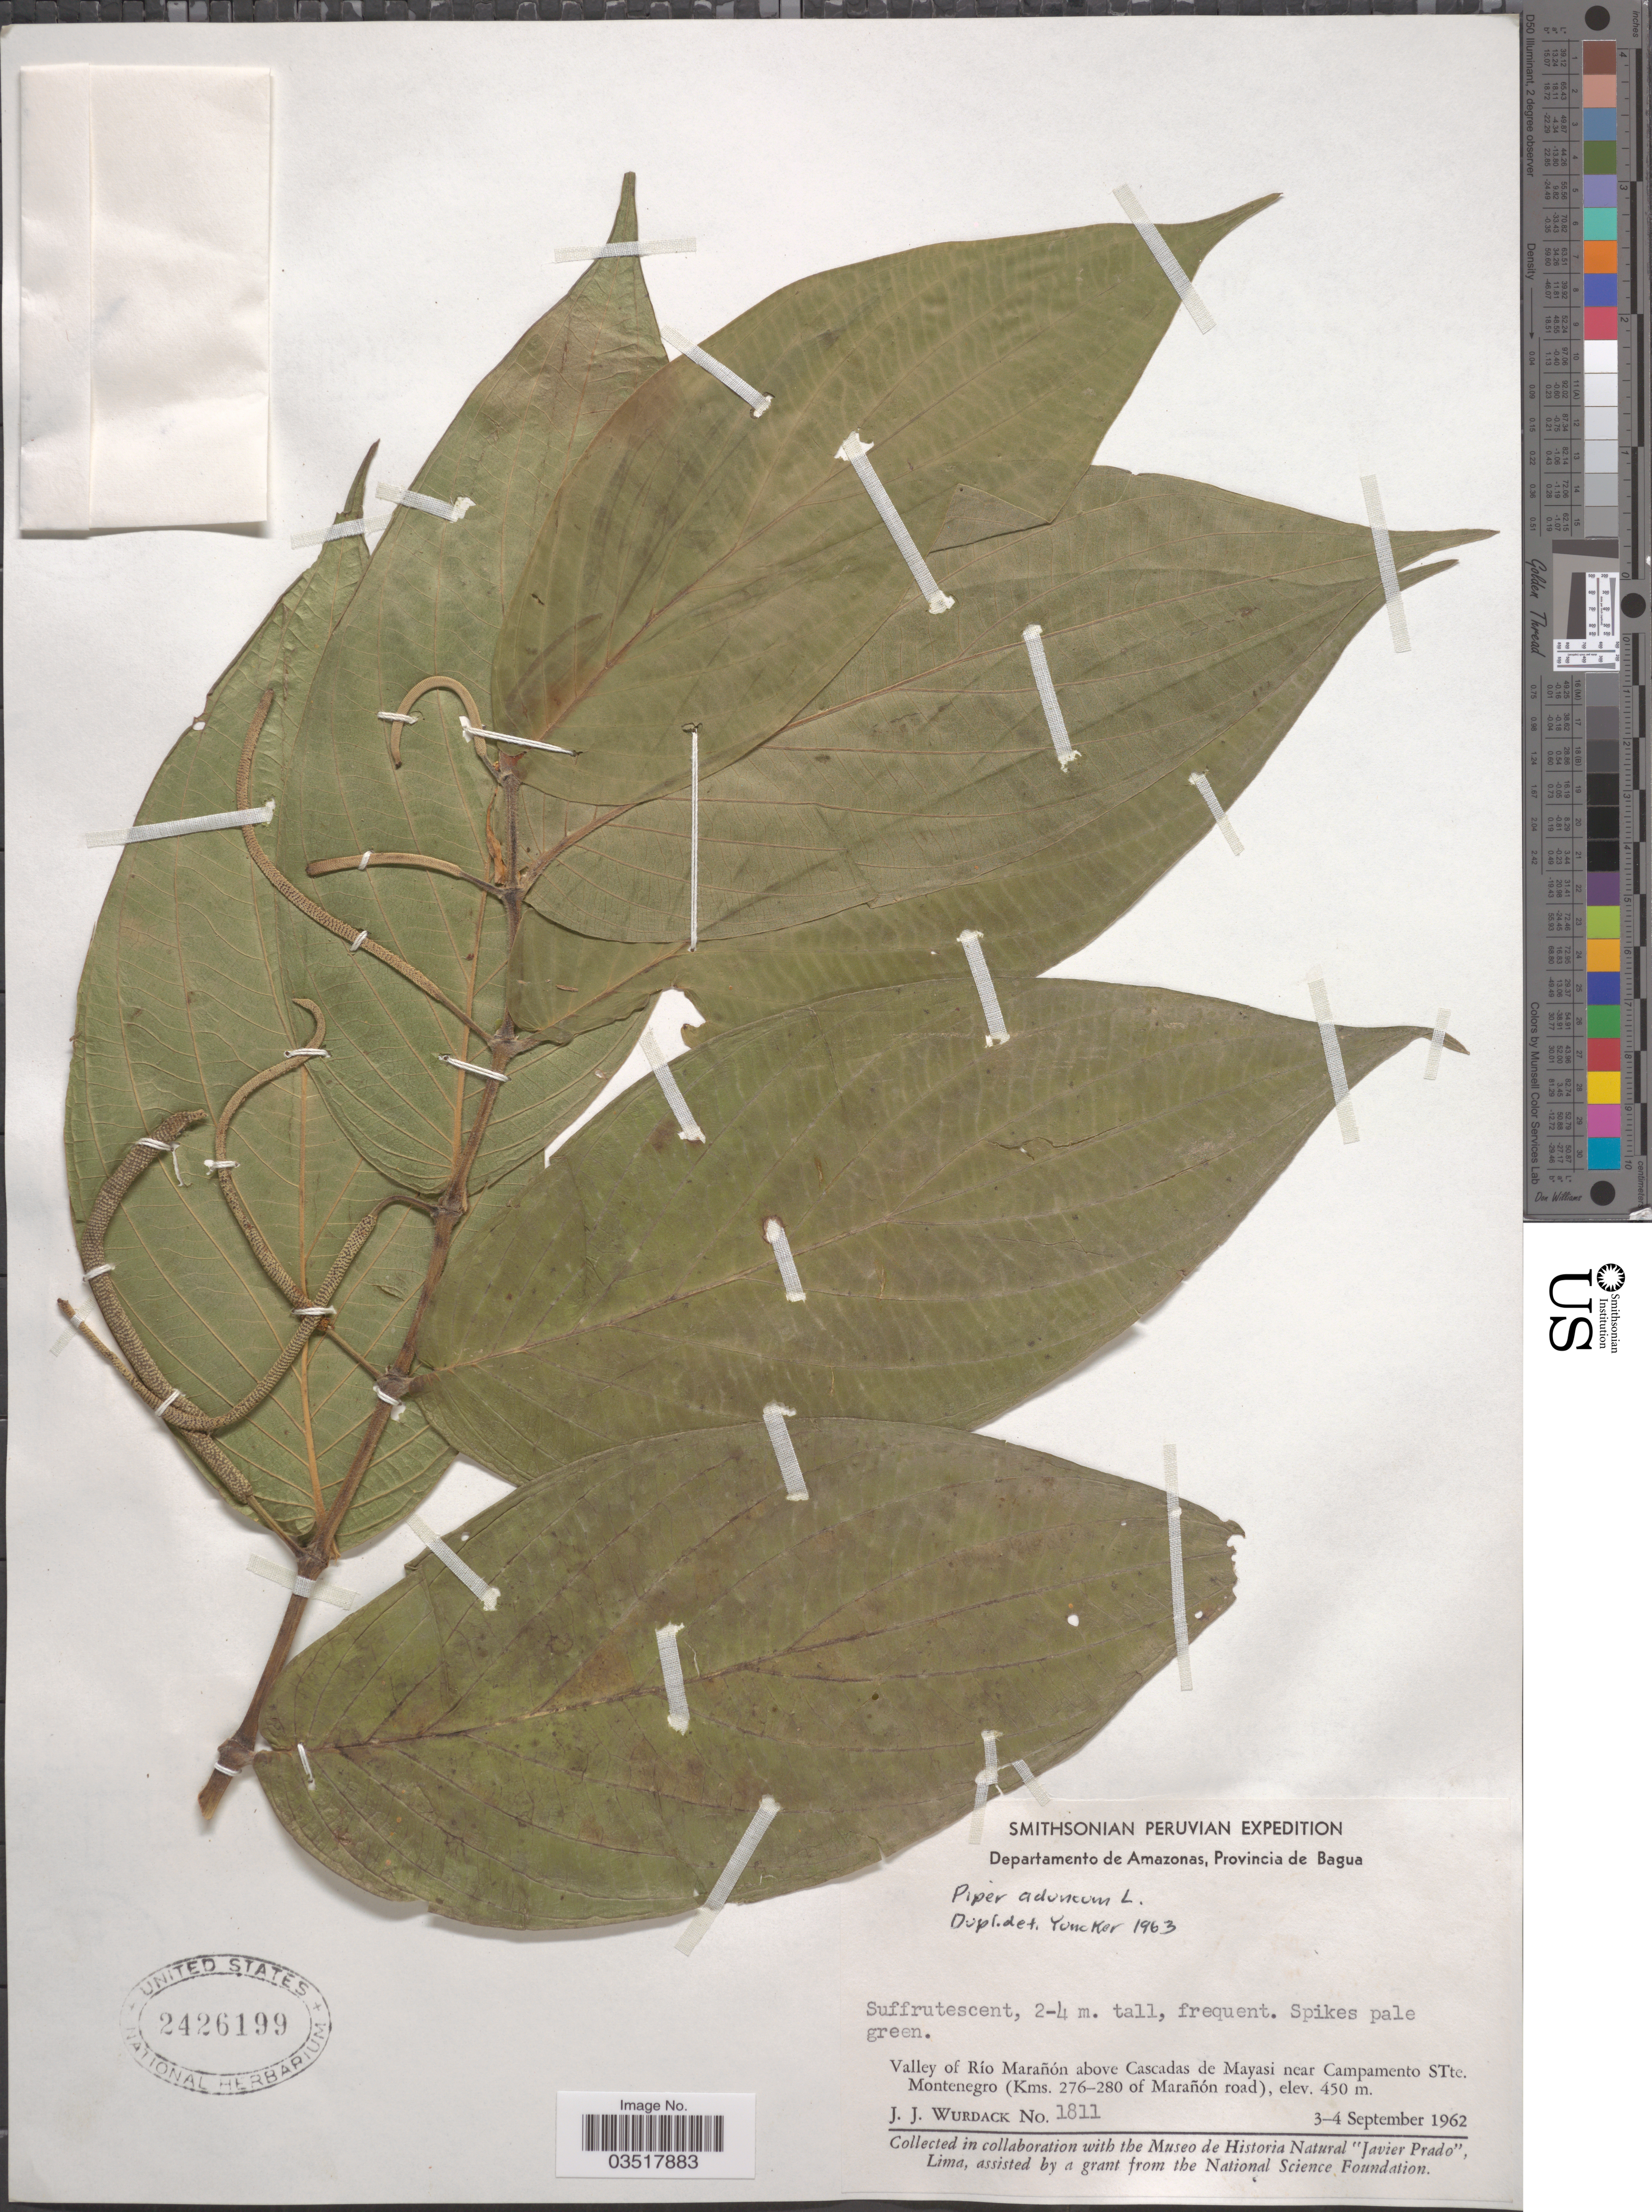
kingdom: Plantae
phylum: Tracheophyta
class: Magnoliopsida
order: Piperales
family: Piperaceae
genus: Piper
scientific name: Piper aduncum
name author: L.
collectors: J. J. Wurdack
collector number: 1811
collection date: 1962-09-03/1962-09-04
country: Peru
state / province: Amazonas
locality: Departamento de Amazonas, Provincia de Bagua. Valley of Río Marañón above Cascadas de Mayasi near Campamento STte. Montenegro (Kms. 276-280 of Marañón road).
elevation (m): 450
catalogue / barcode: US 2426199